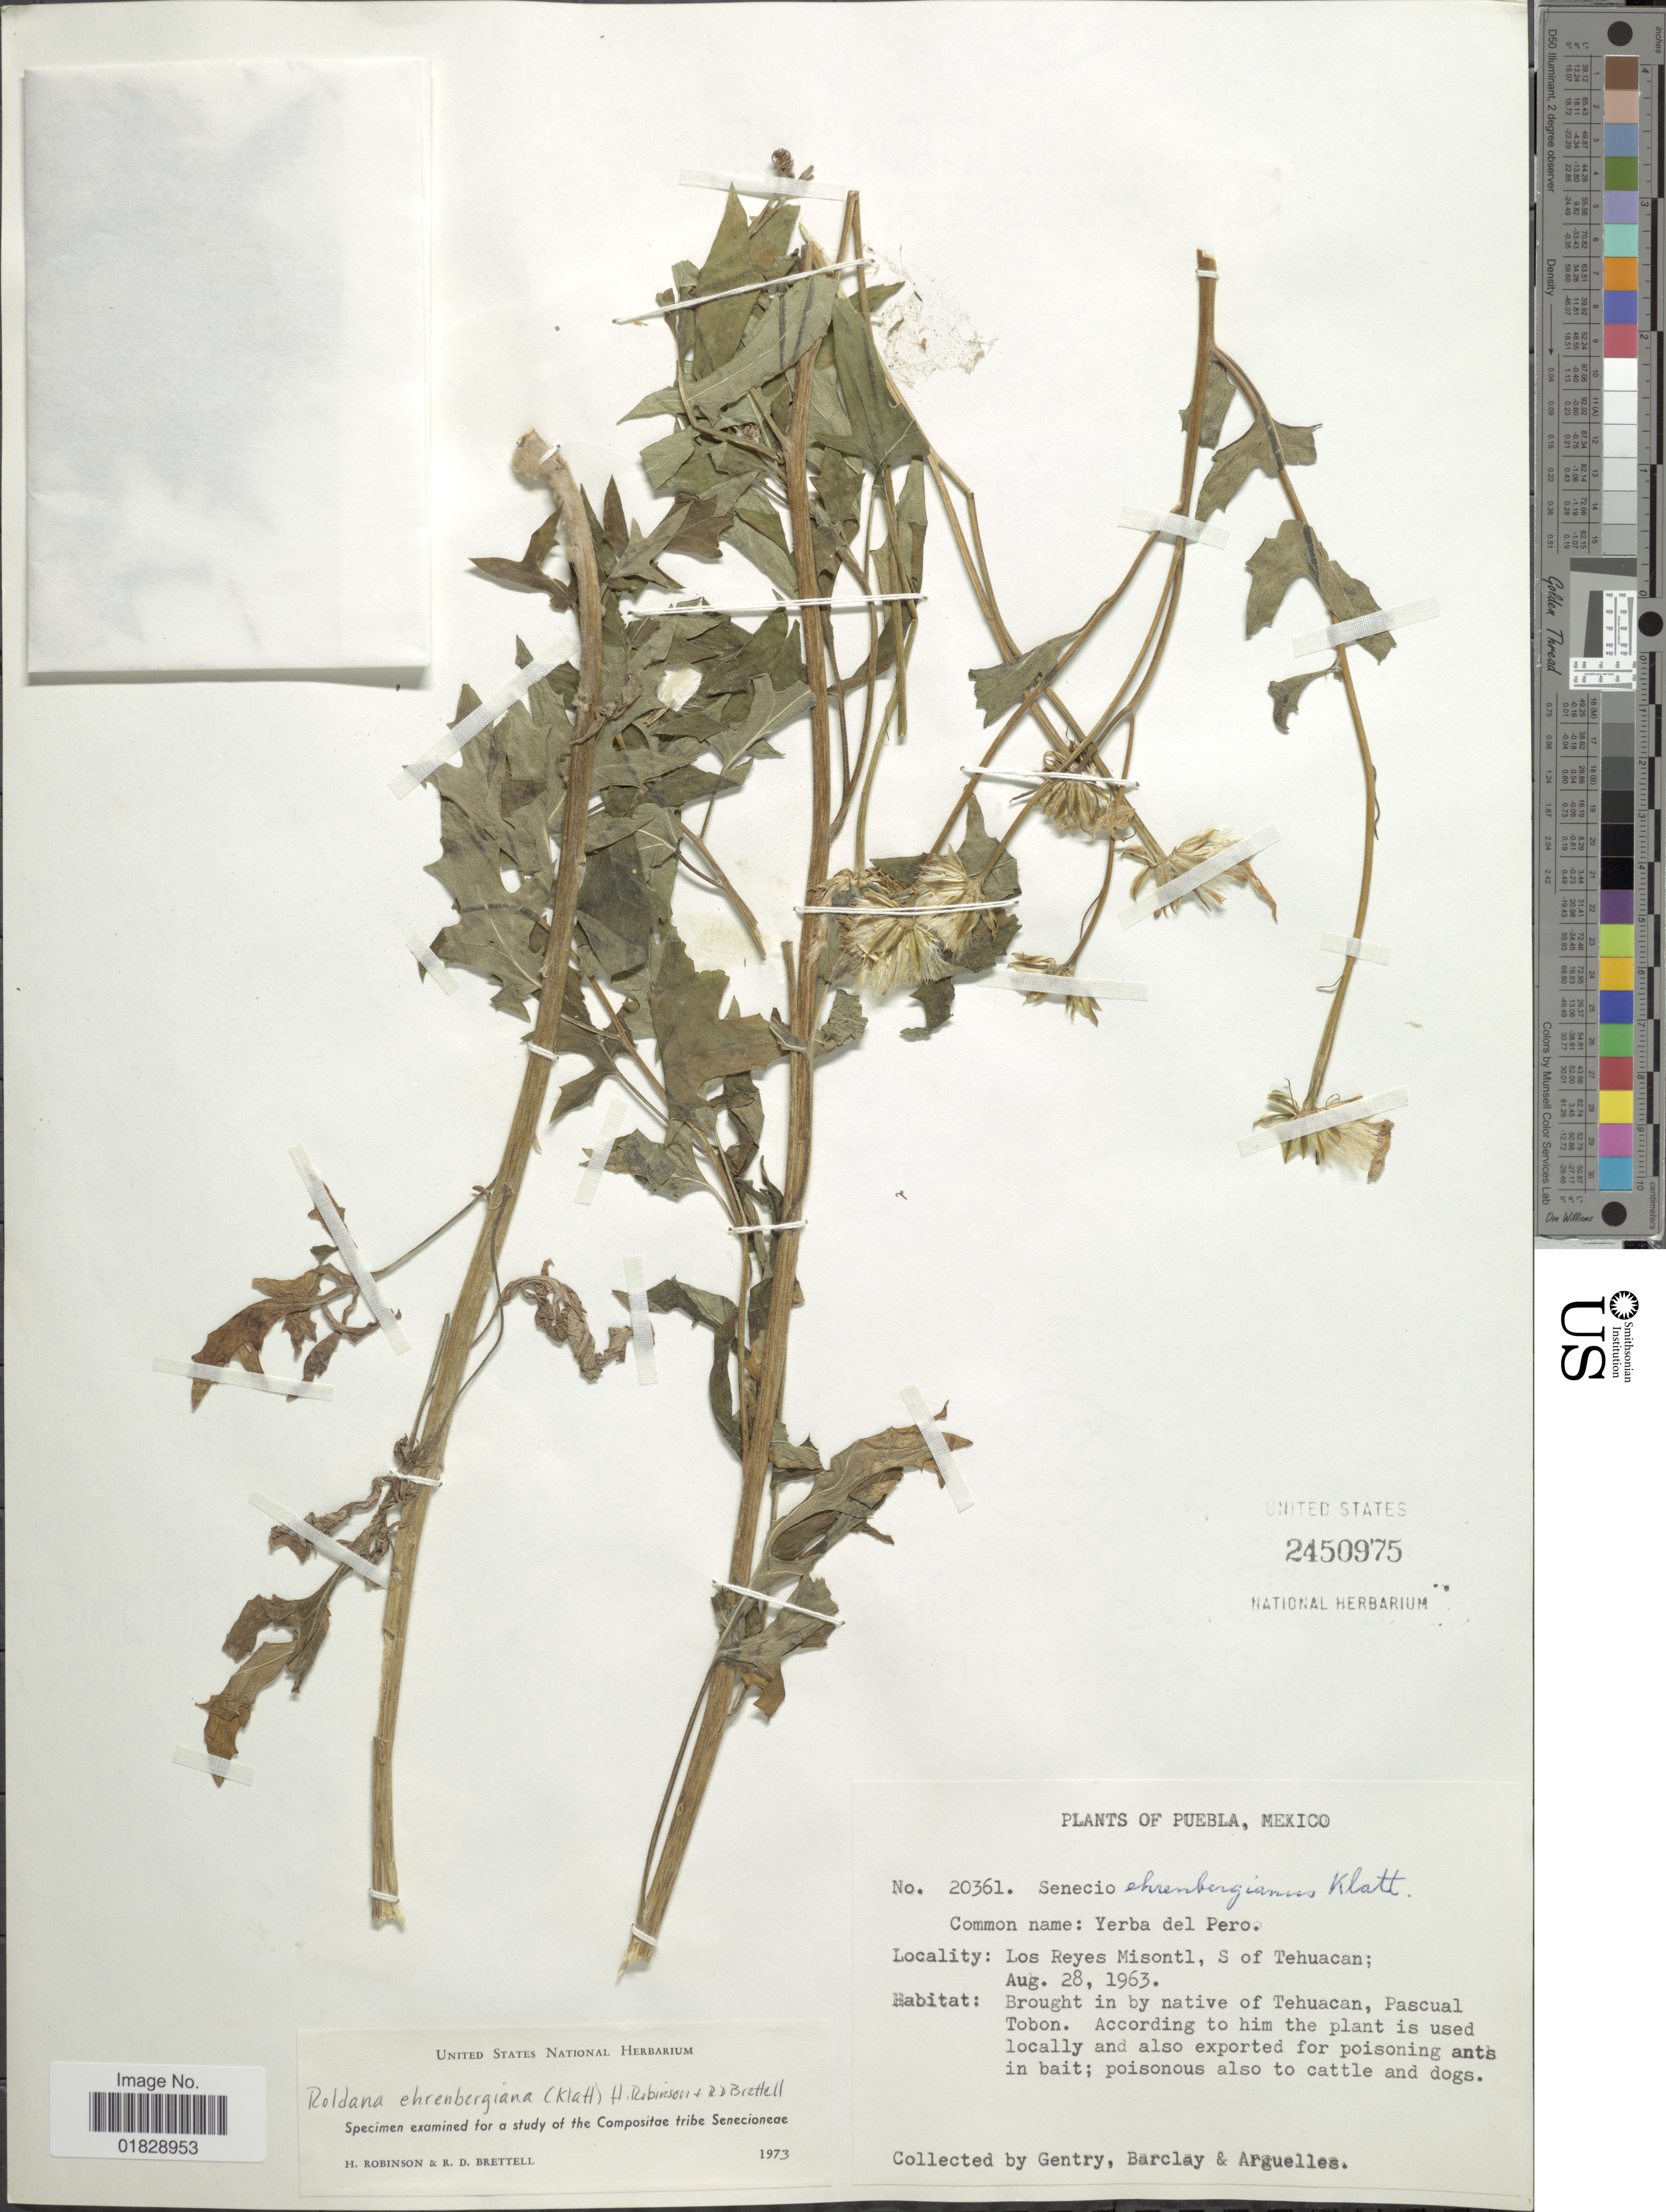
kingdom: Plantae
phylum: Tracheophyta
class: Magnoliopsida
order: Asterales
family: Asteraceae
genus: Roldana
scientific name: Roldana ehrenbergiana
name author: (Klatt) H. Rob. & Brettell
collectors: Gentry, --, -- Barclay & Arguelles, --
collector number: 20361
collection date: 1963-08-28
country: Mexico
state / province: Puebla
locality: Los Reyes Misontl, S of Tehuacan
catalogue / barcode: US 2450975